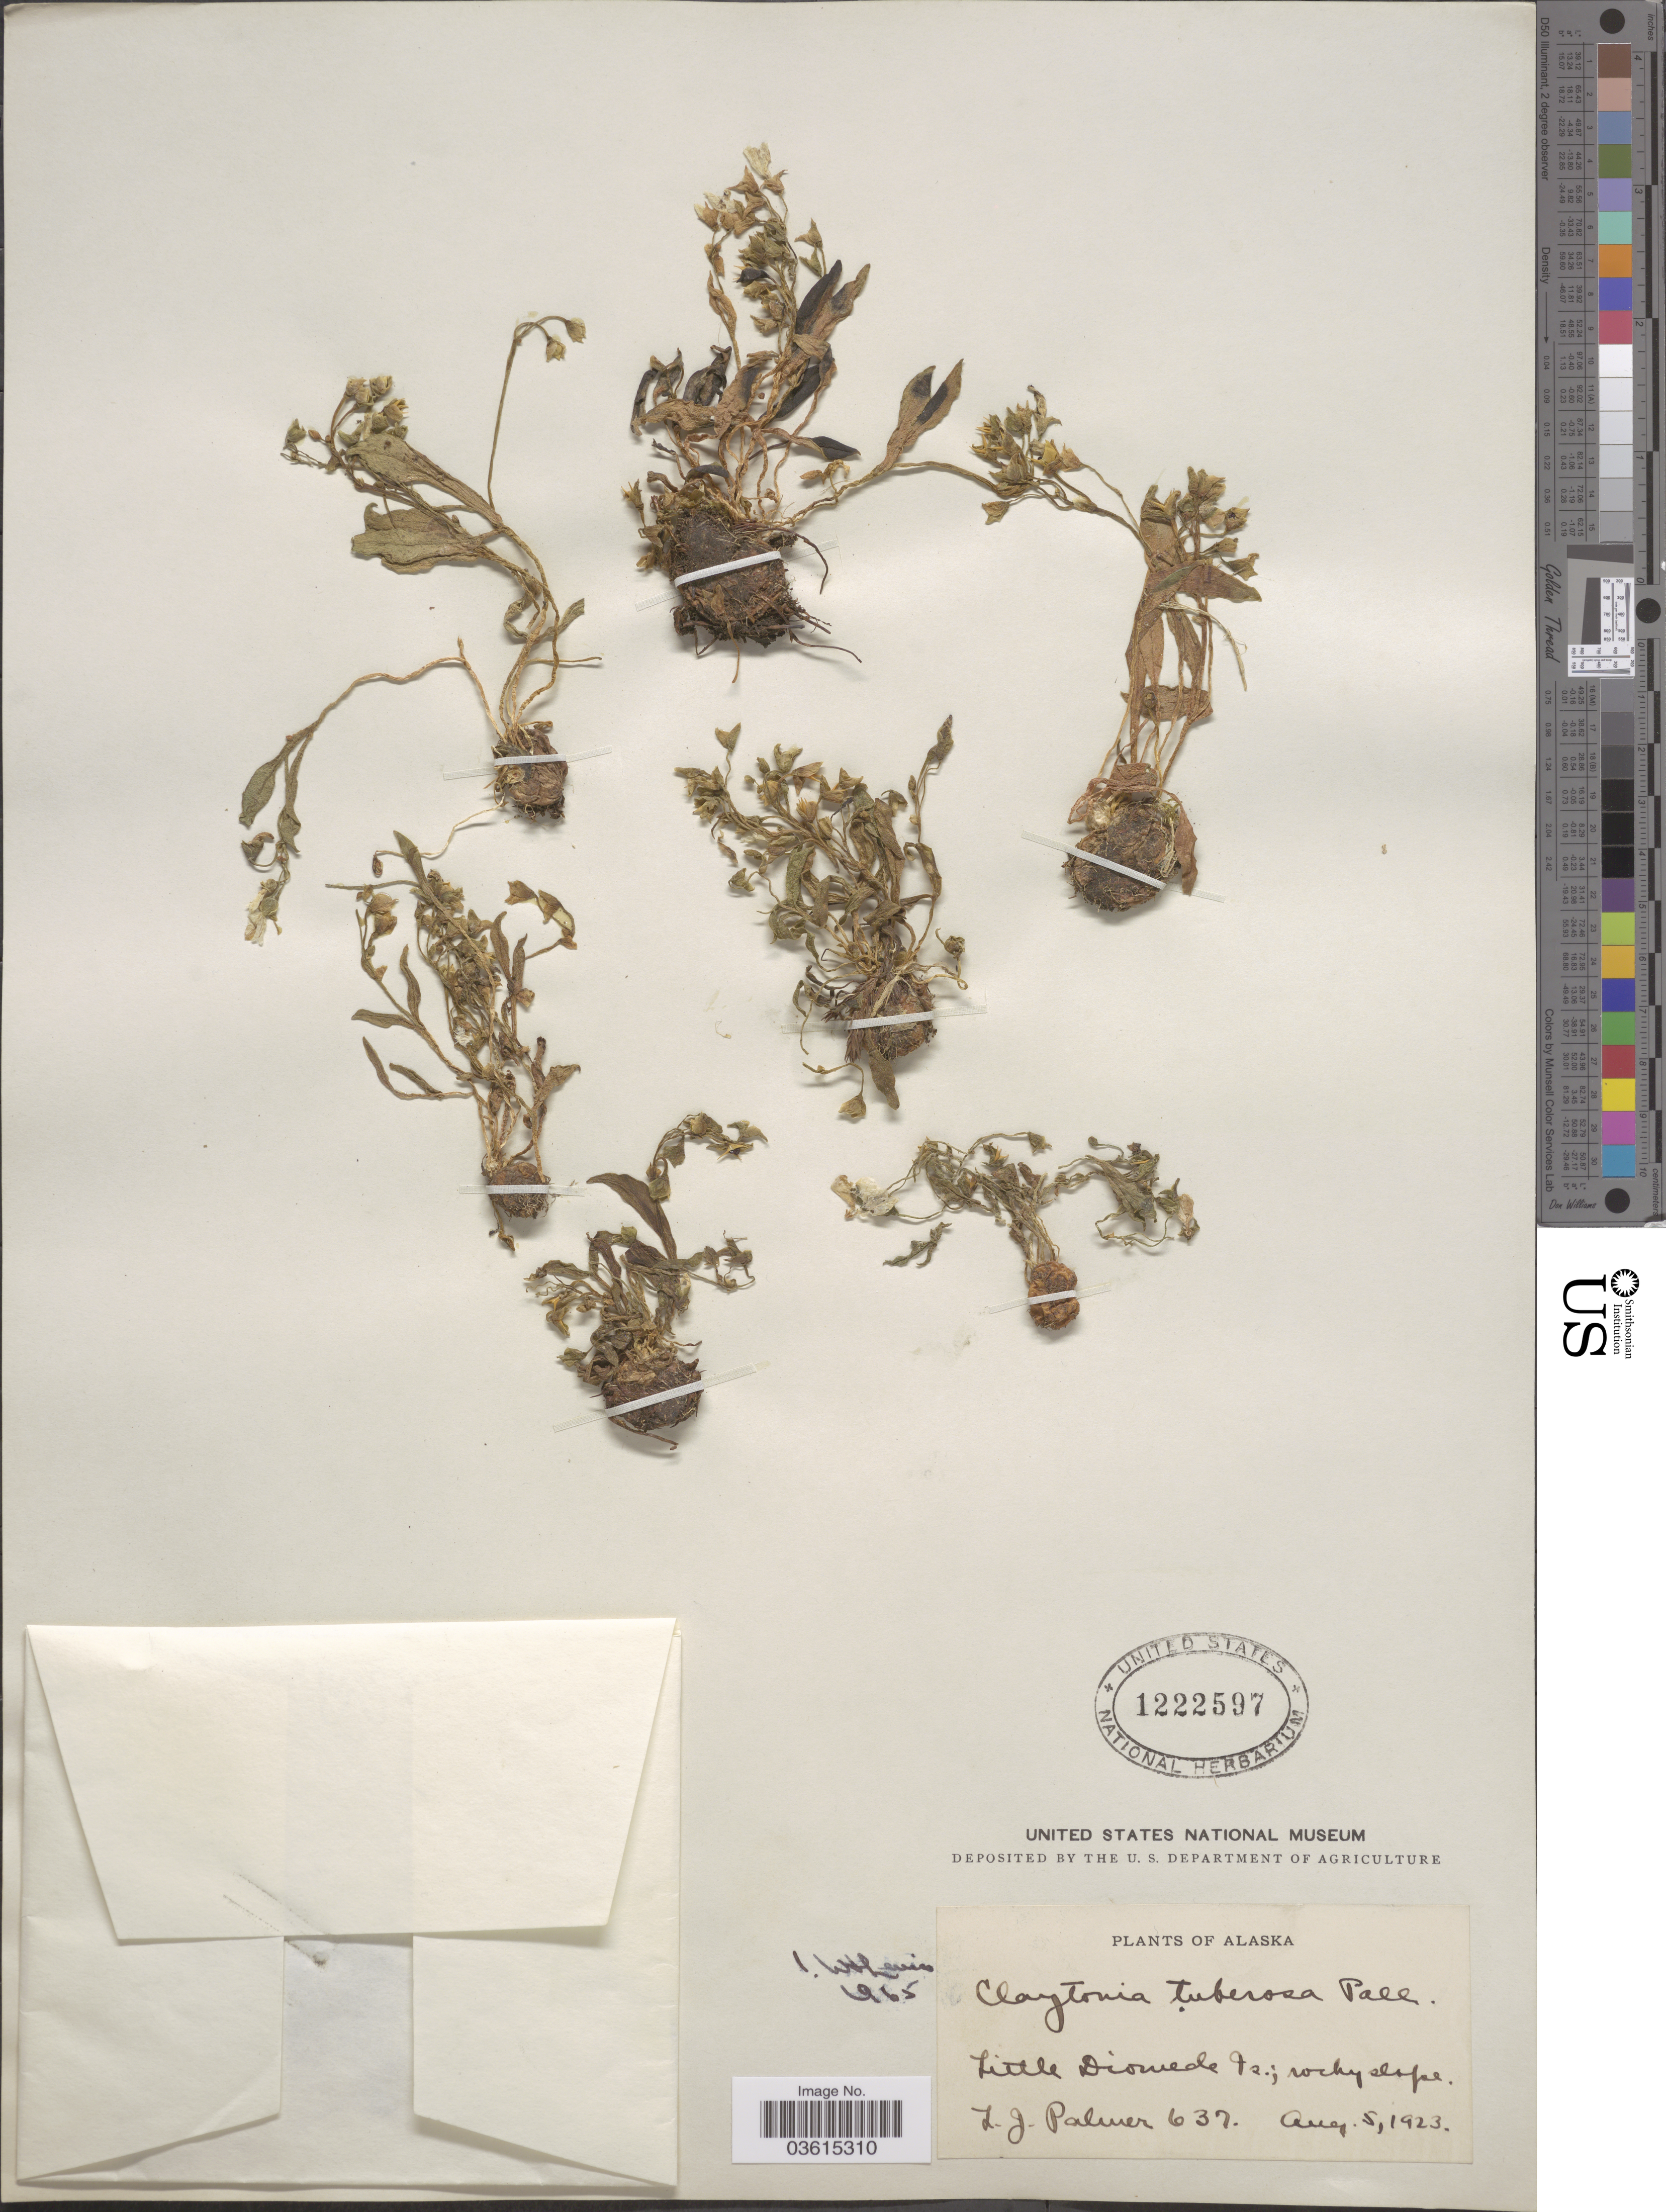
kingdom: Plantae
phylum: Tracheophyta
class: Magnoliopsida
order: Caryophyllales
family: Montiaceae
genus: Claytonia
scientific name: Claytonia tuberosa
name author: Pall. ex Willd.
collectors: L. J. Palmer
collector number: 637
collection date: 1923-08-05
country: United States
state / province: Alaska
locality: Little Diomede Is.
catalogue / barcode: US 1222597